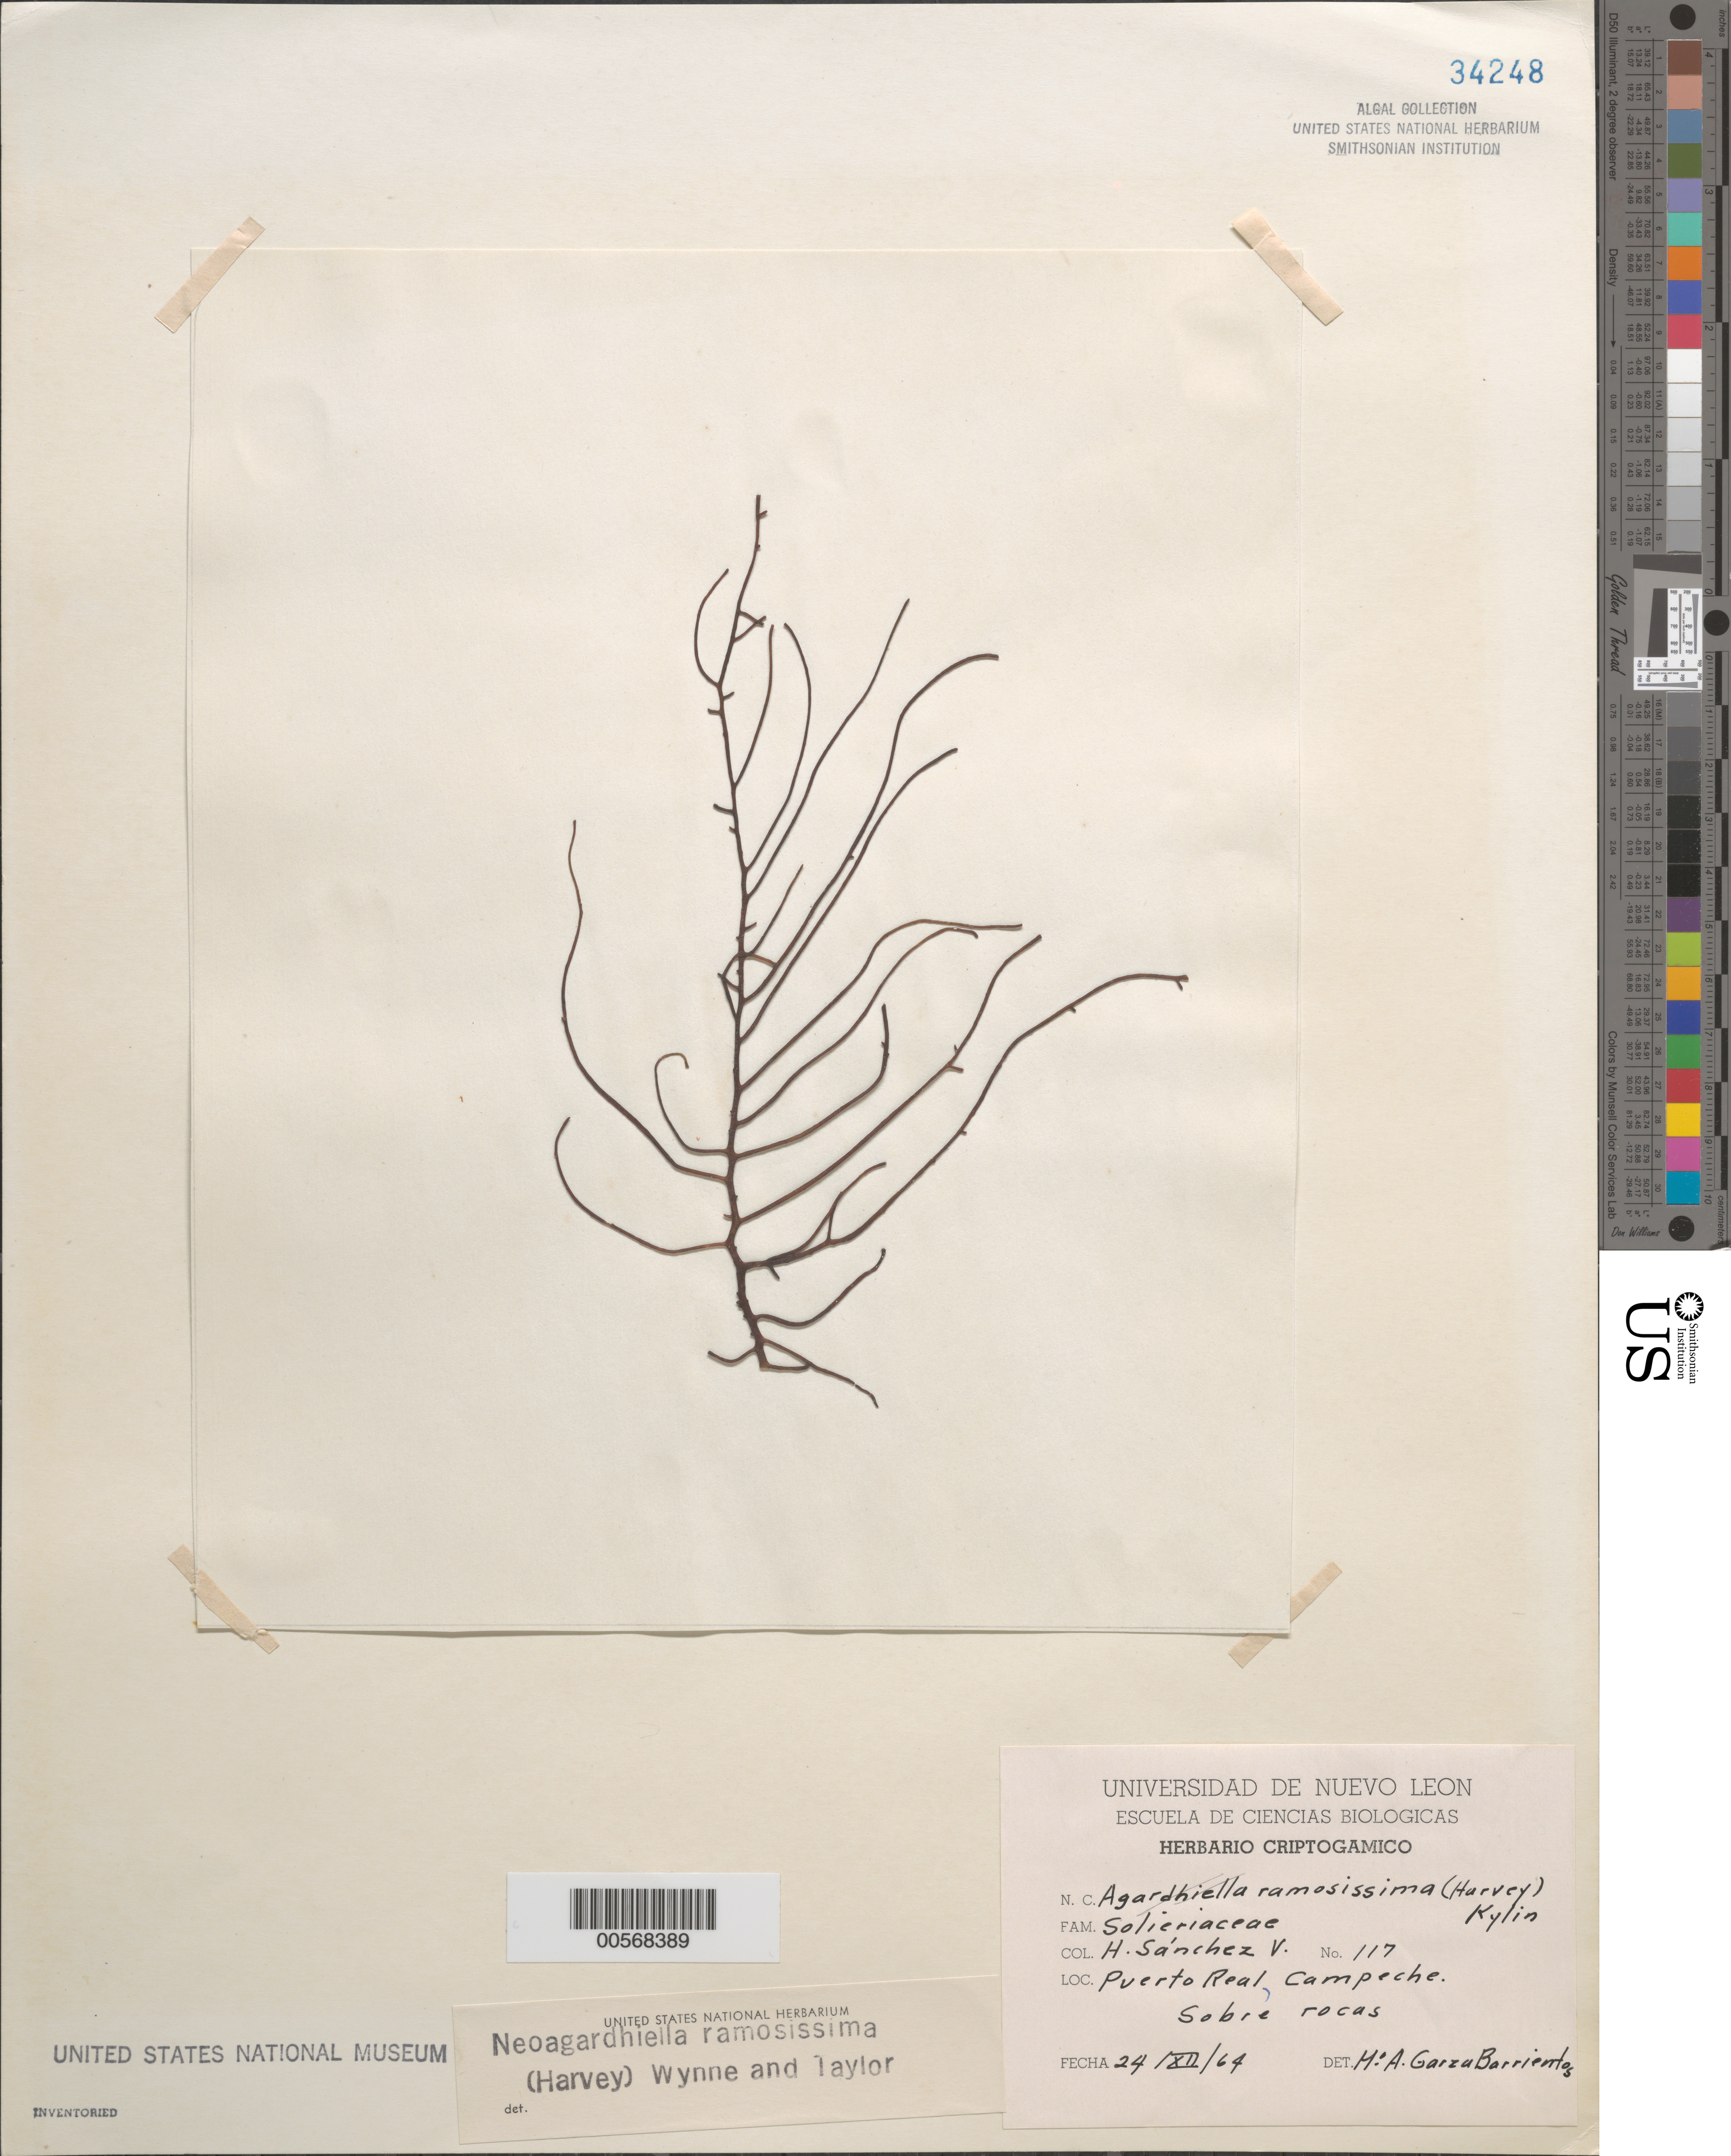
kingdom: Plantae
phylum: Rhodophyta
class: Florideophyceae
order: Gigartinales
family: Solieriaceae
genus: Agardhiella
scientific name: Agardhiella ramosissima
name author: (Harv.) Kylin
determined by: Algae name updating Project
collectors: H. Sanchez V.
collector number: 117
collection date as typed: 24 Dec 1964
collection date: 1964-12-24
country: Mexico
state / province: Campeche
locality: Puerto Real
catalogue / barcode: US 34248